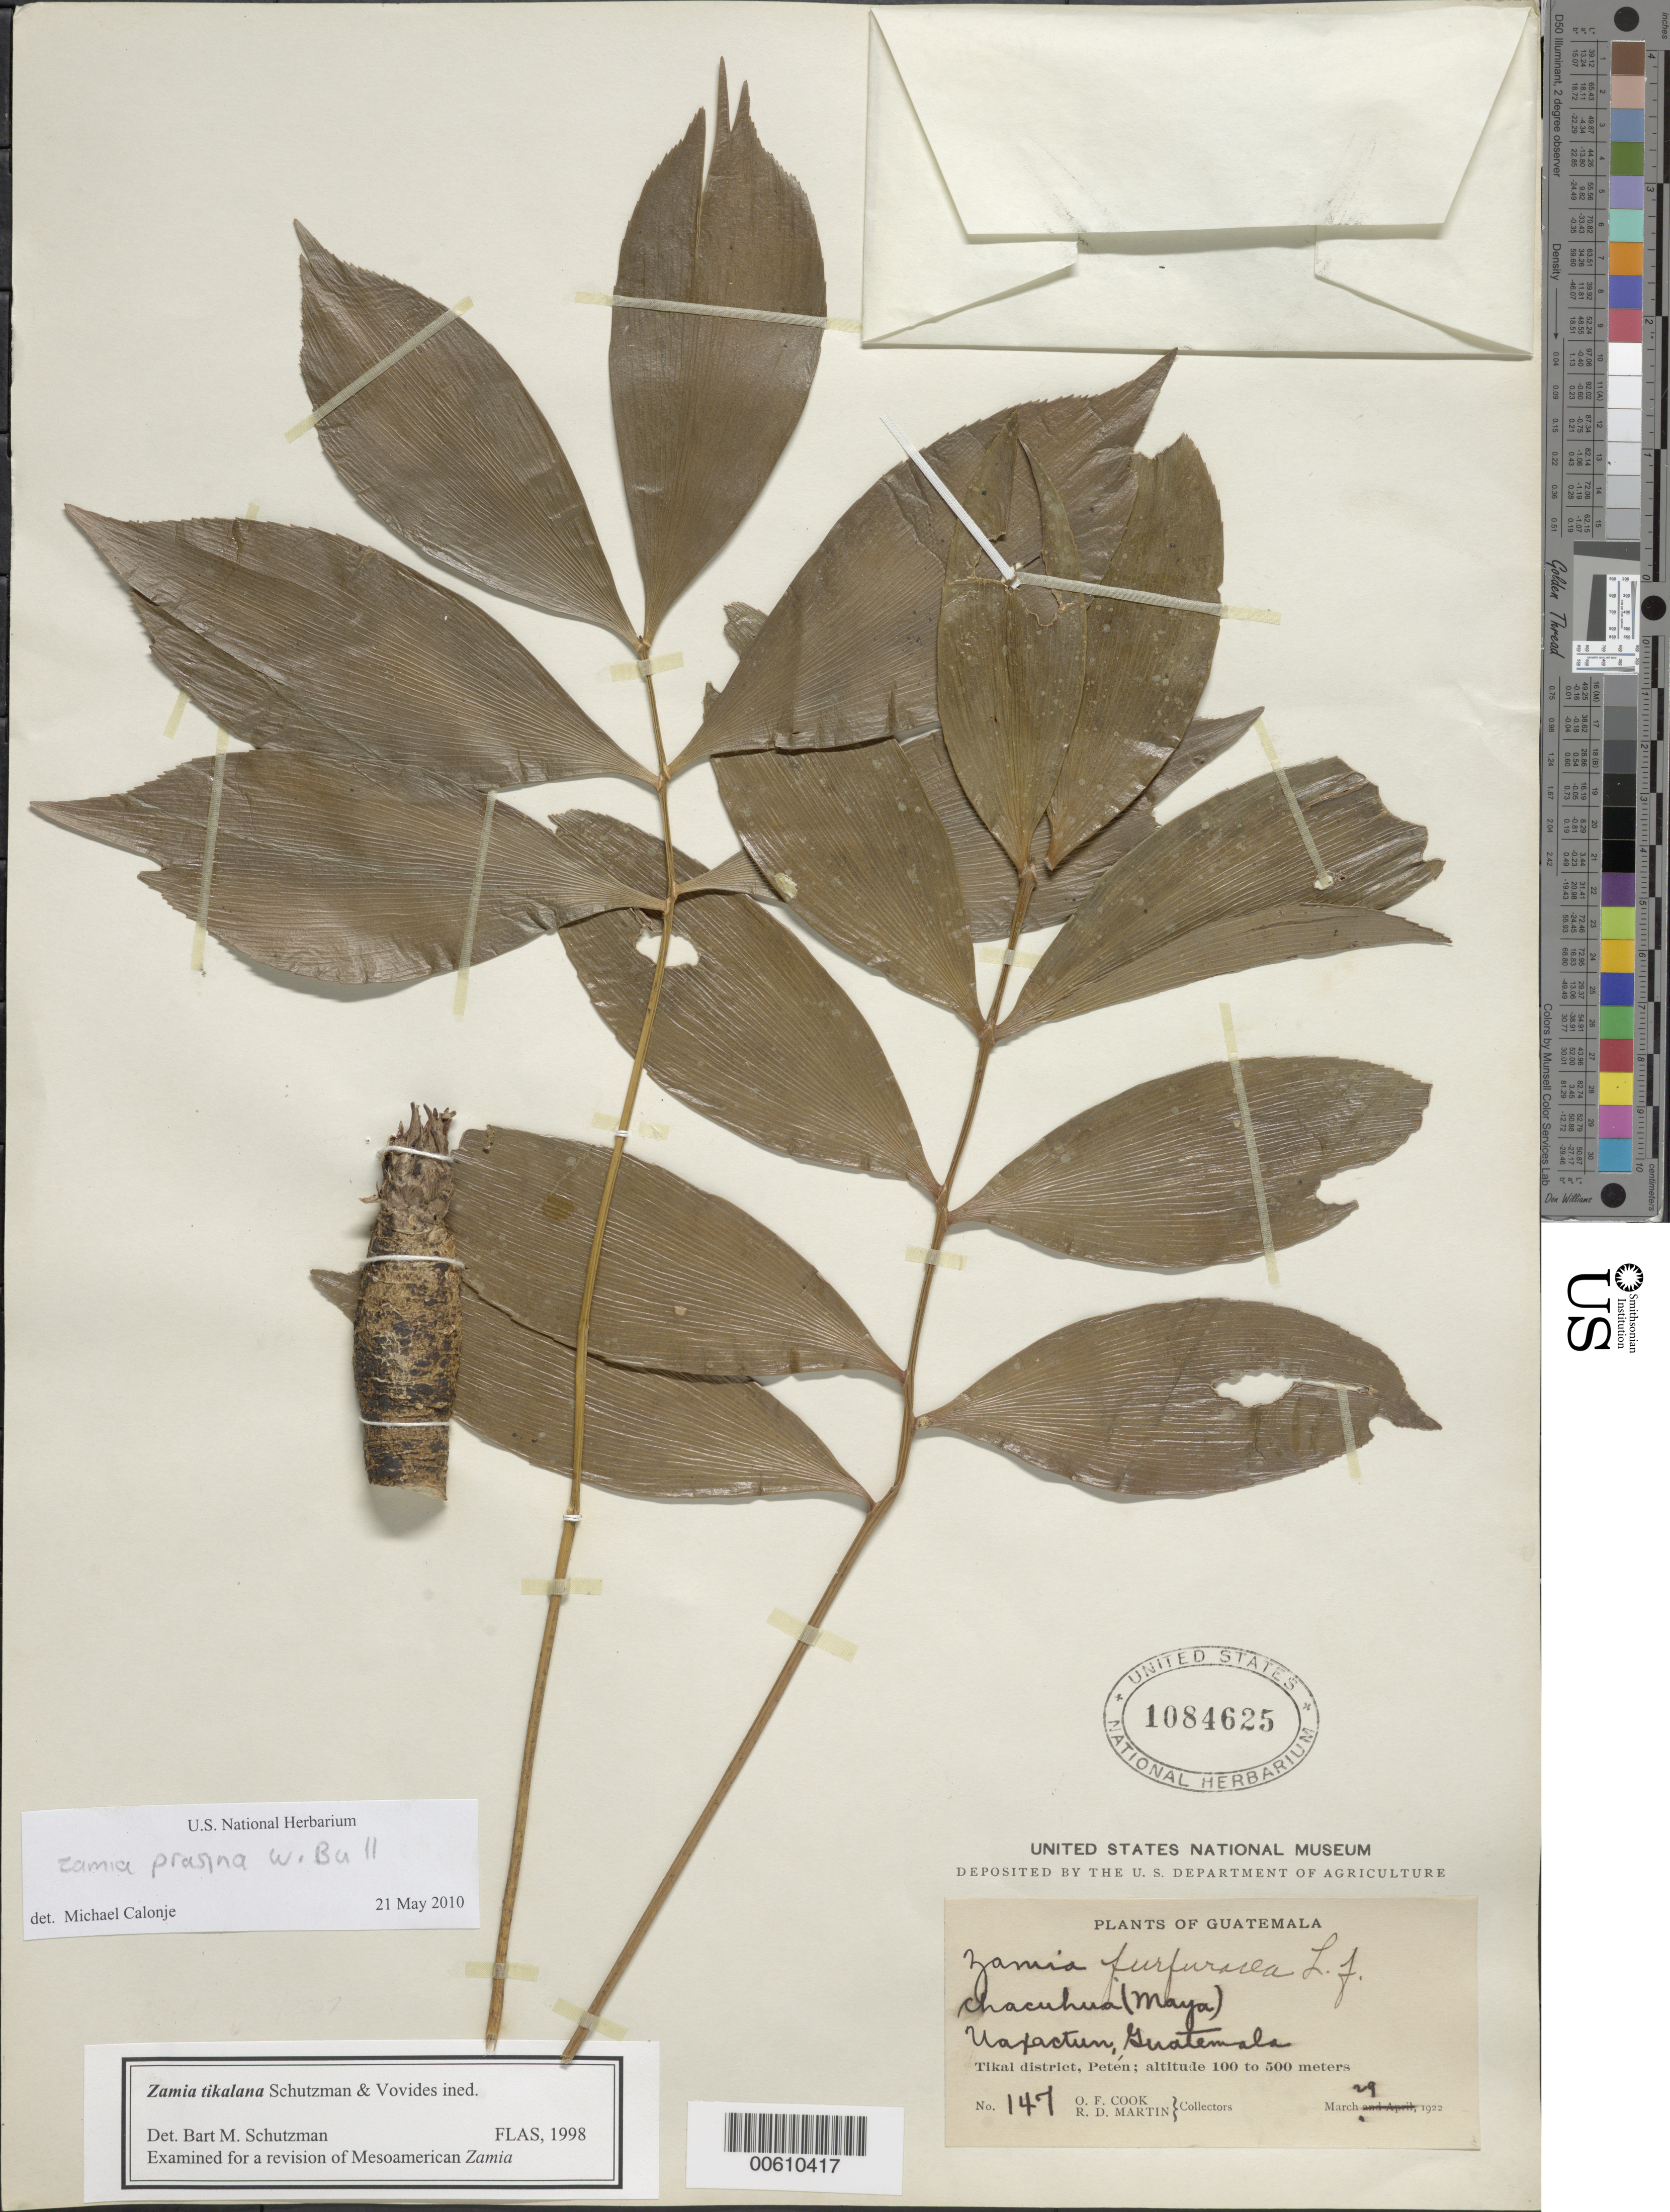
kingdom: Plantae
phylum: Tracheophyta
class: Cycadopsida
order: Cycadales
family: Zamiaceae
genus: Zamia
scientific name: Zamia prasina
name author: W. Bull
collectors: O. F. Cook & R. D. Martin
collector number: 147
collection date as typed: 29 Mar 1922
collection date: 1922-03-29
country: Guatemala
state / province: El Petén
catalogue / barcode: US 1084625